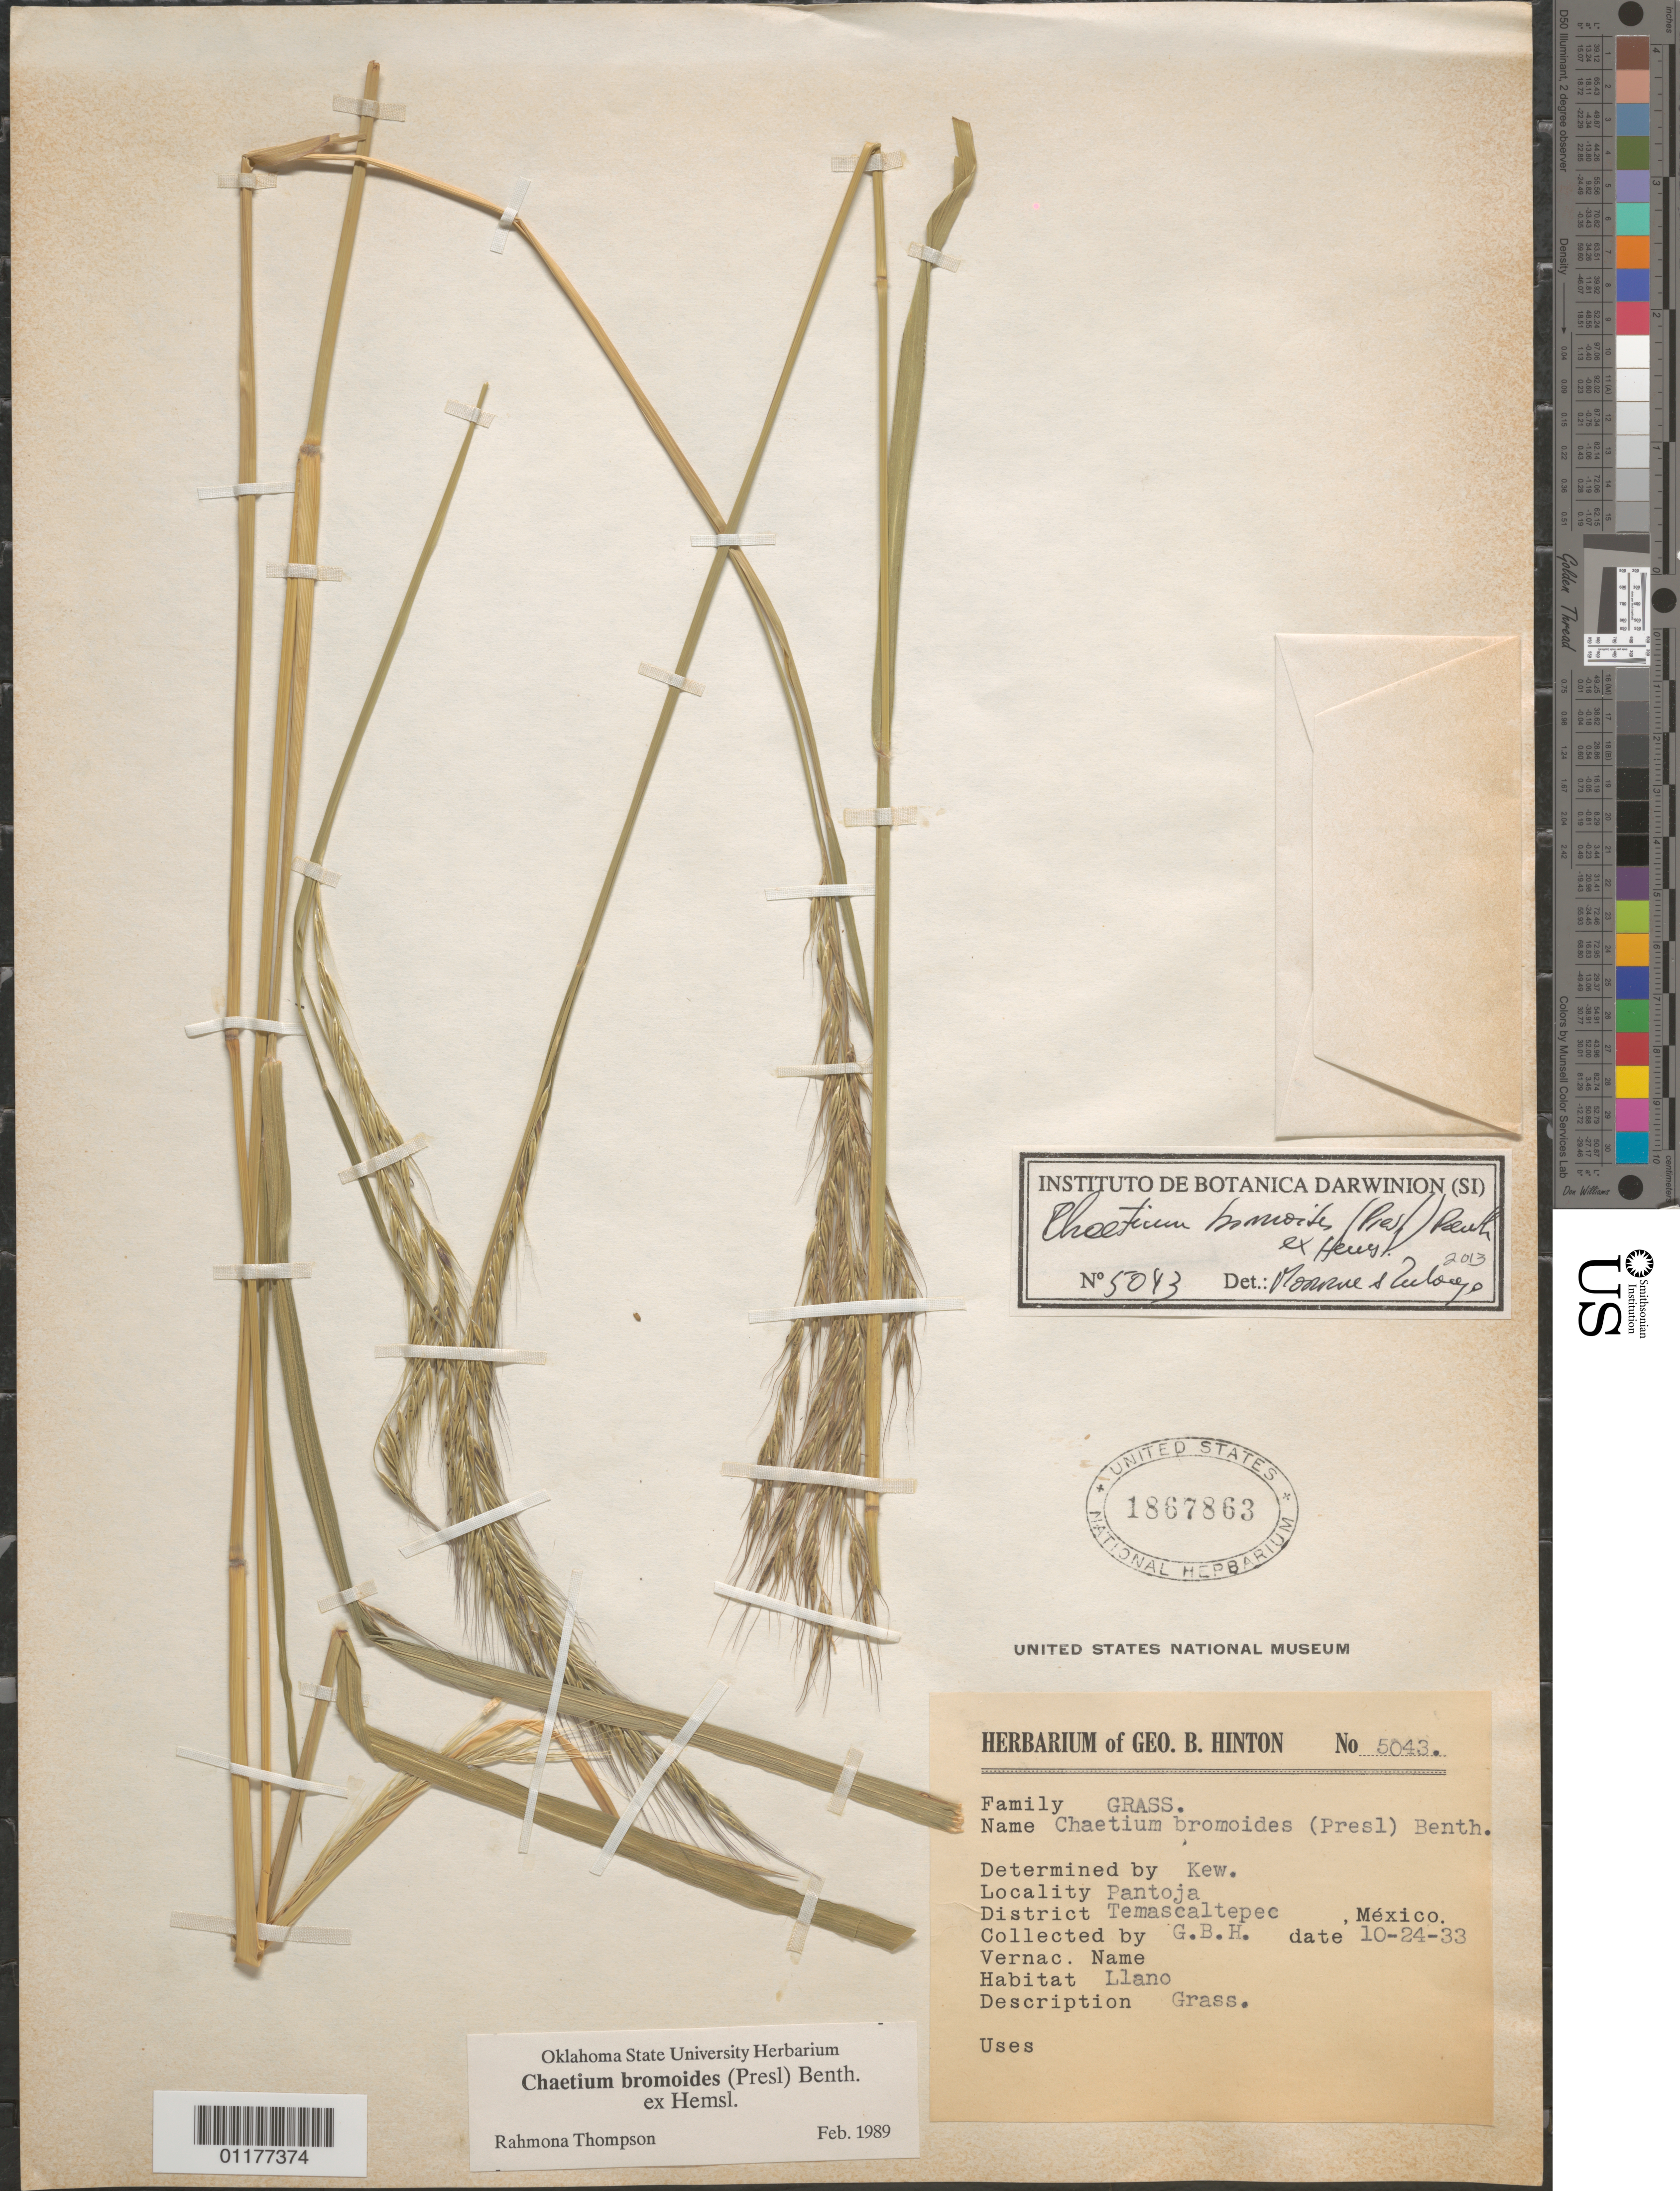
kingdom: Plantae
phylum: Tracheophyta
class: Liliopsida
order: Poales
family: Poaceae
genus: Chaetium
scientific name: Chaetium bromoides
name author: (J. Presl) Benth. ex Hemsl.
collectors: G. B. Hinton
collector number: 5043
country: Mexico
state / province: México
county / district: Temascaltepec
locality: Pantoja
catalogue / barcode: US 1867863